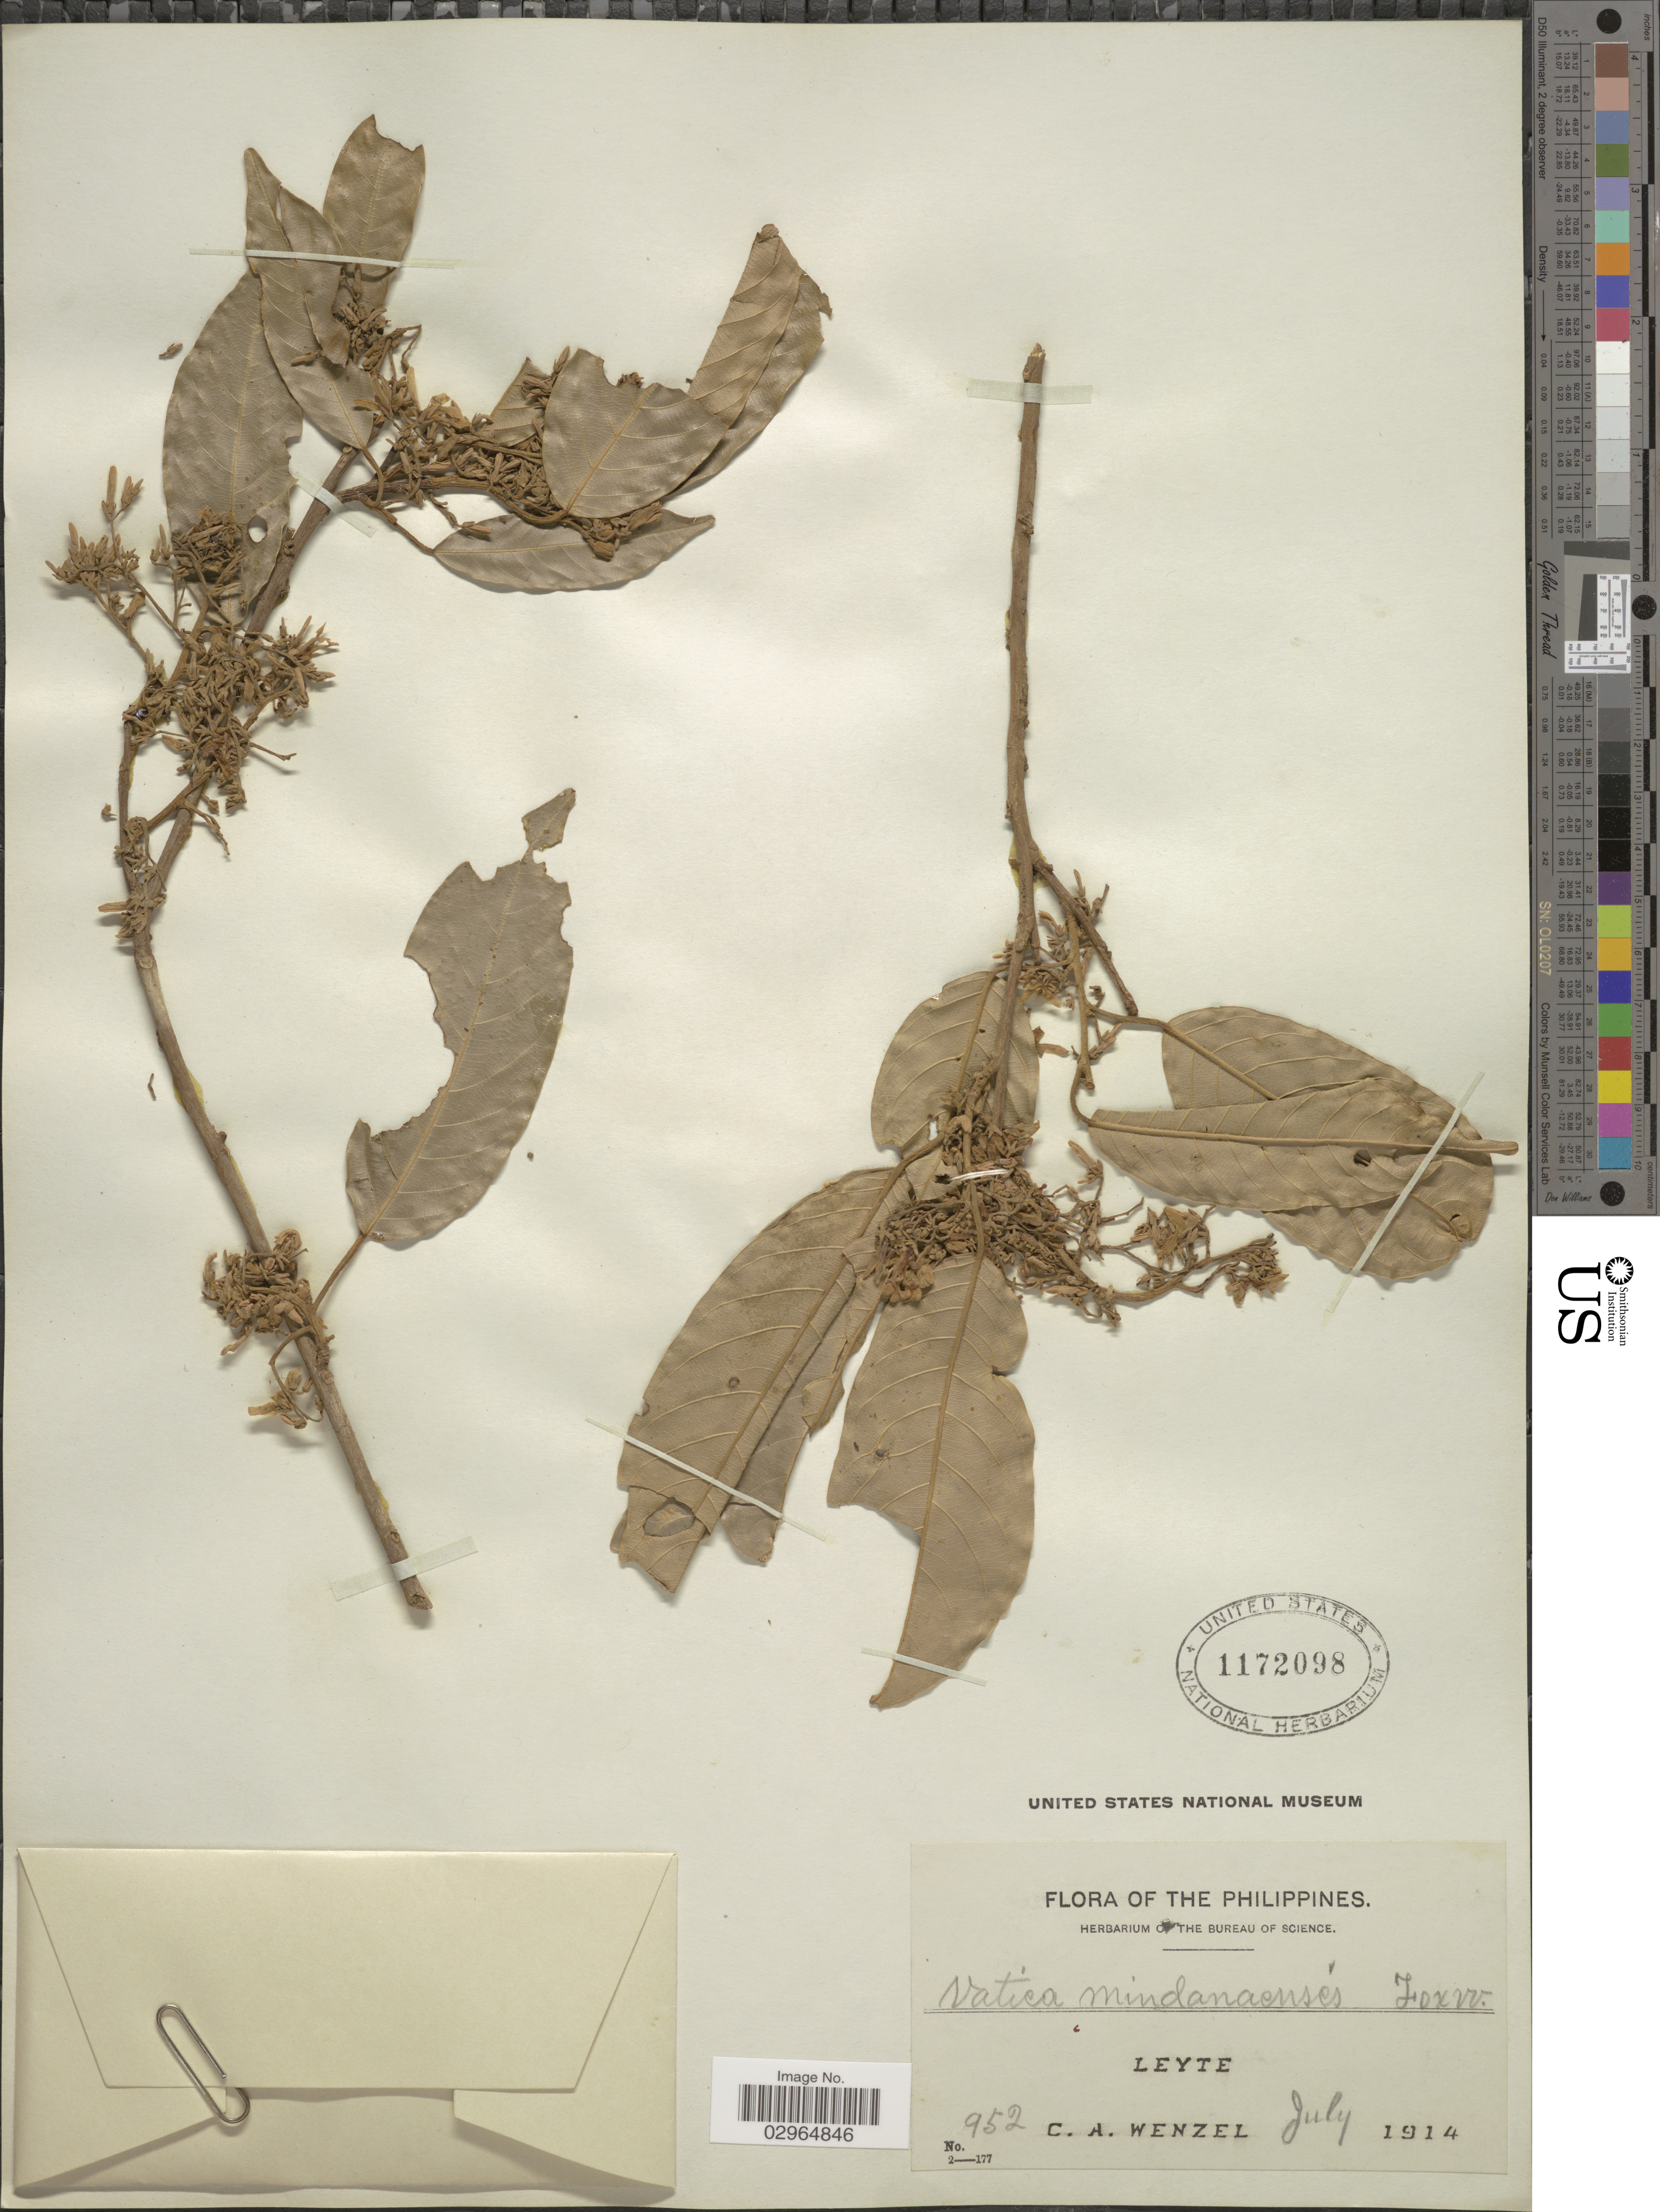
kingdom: Plantae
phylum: Tracheophyta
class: Magnoliopsida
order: Malvales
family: Dipterocarpaceae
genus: Vatica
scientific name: Vatica mindanensis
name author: Foxw. in Elmer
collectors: C. Wenzel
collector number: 952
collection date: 1914-07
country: Philippines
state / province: Eastern Visayas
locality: Leyte.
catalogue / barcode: US 1172098